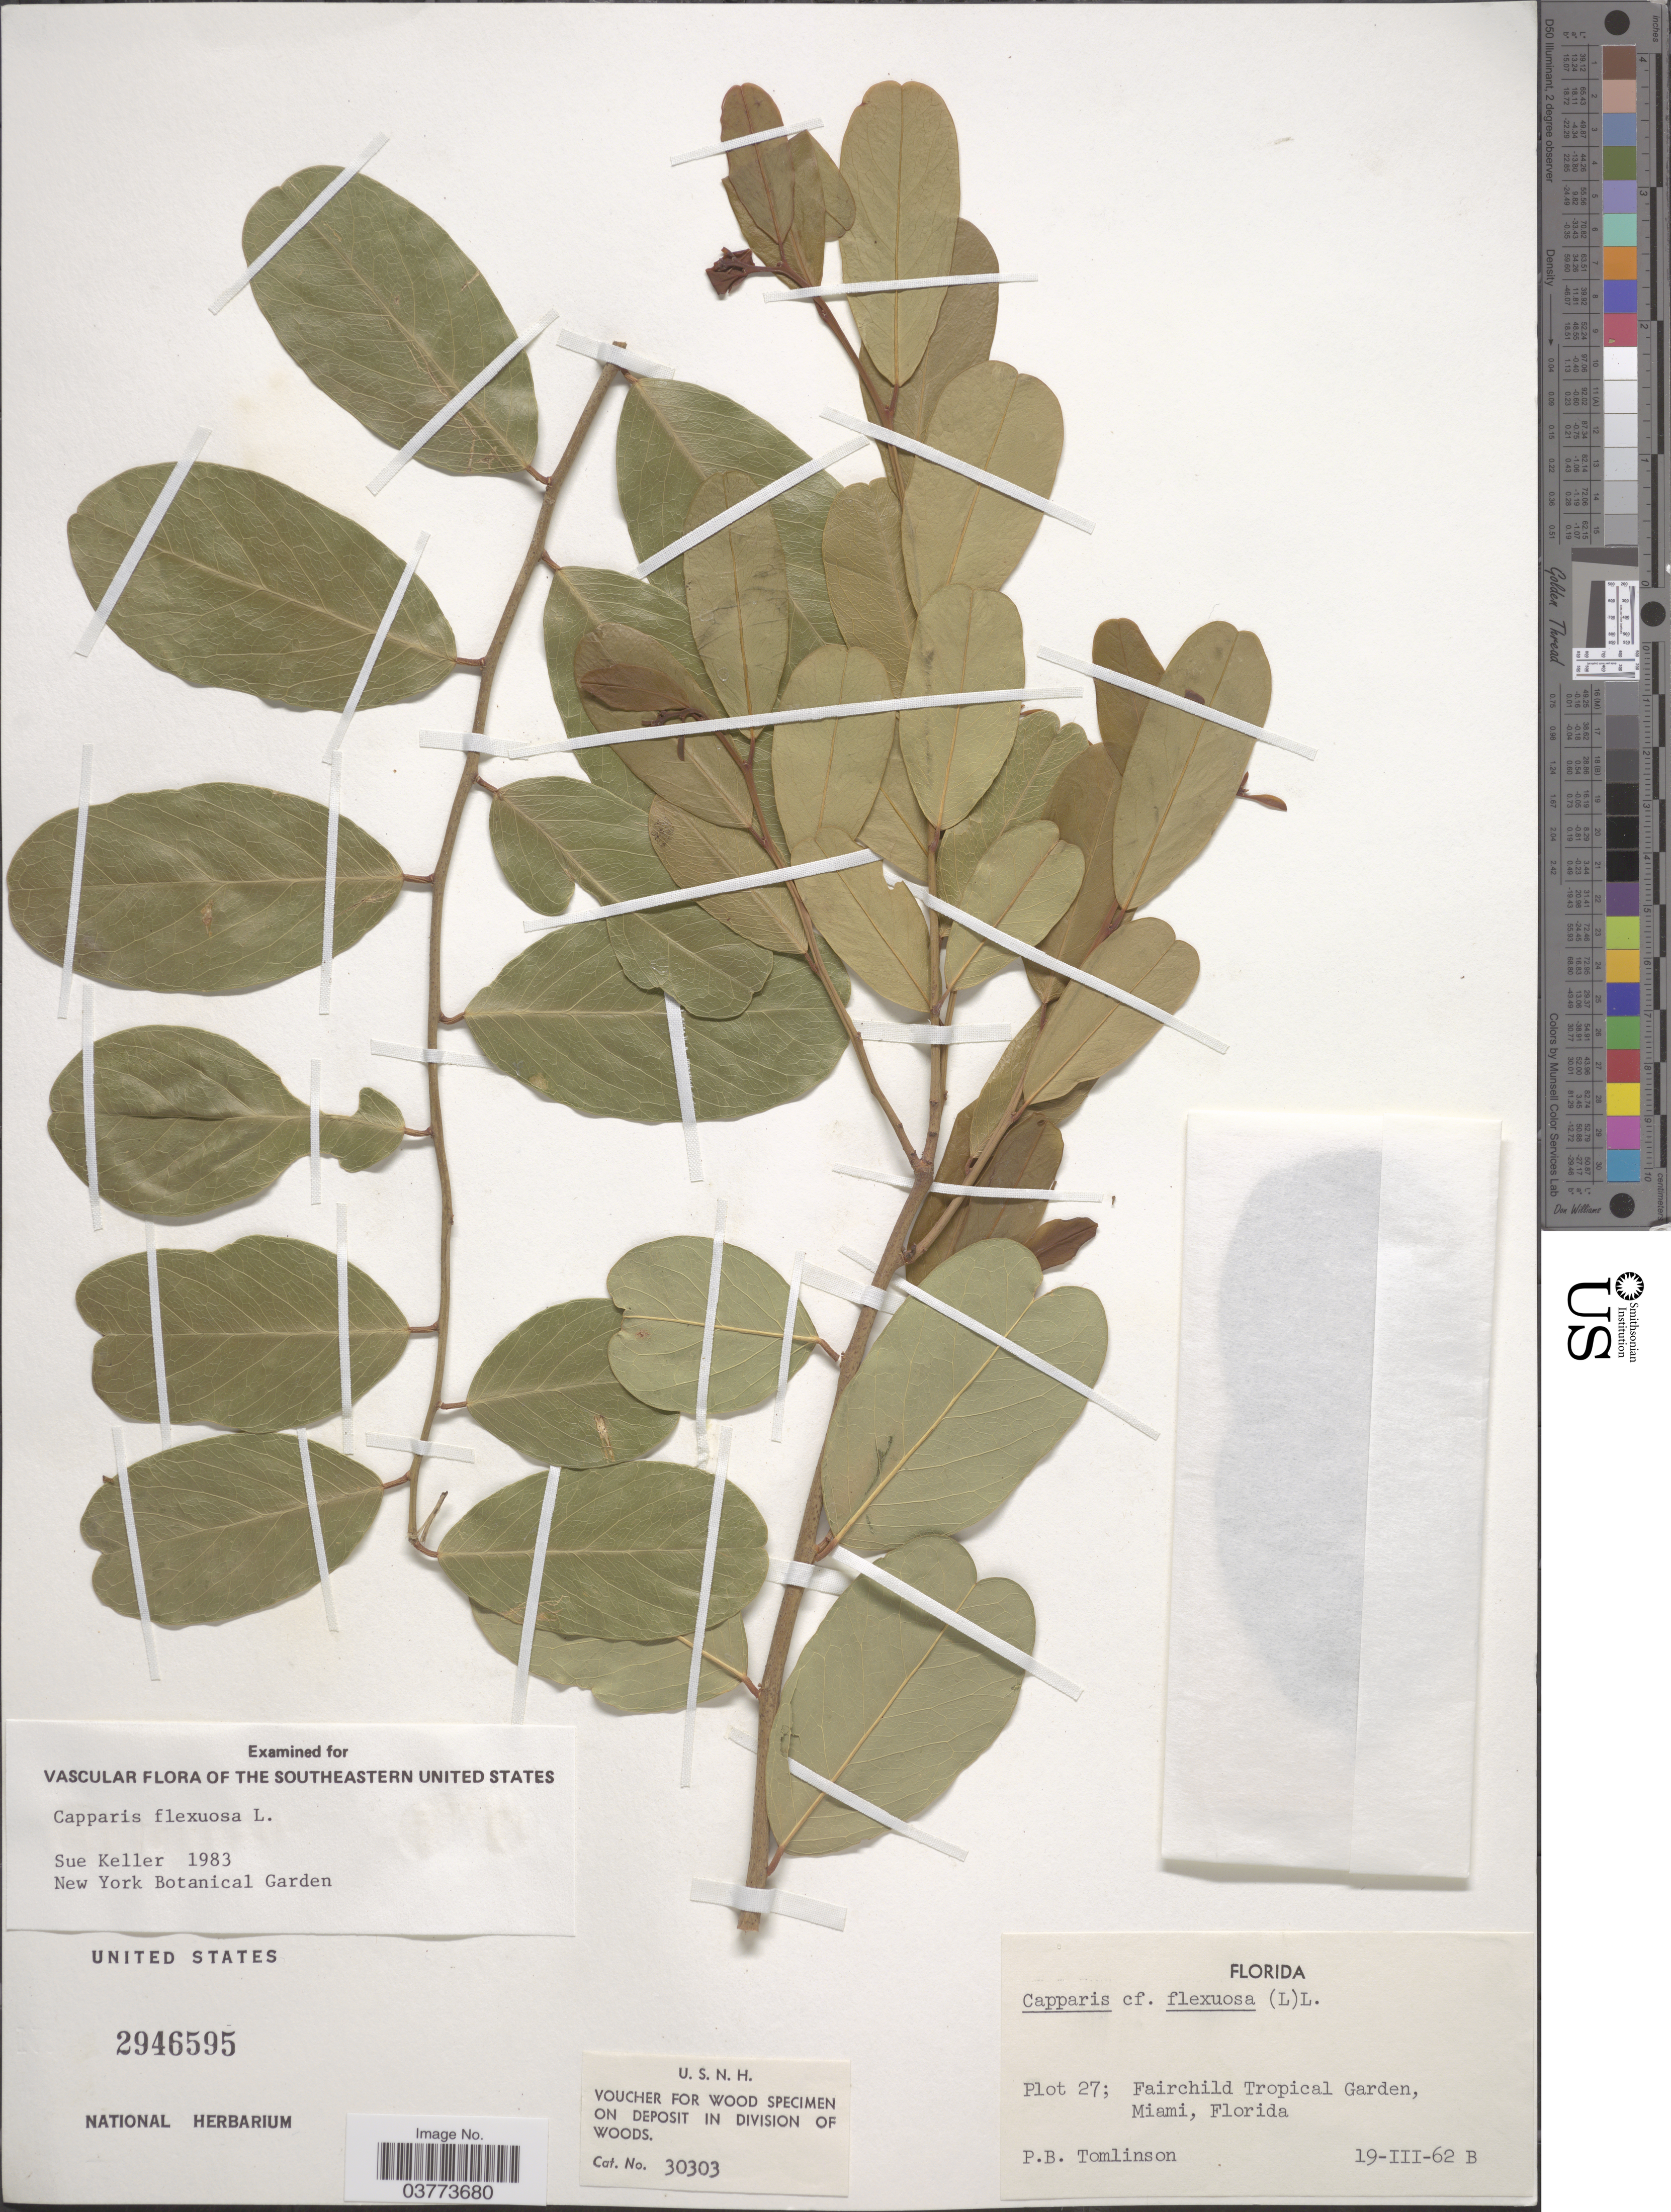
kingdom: Plantae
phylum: Tracheophyta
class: Magnoliopsida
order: Brassicales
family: Capparaceae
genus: Cynophalla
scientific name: Cynophalla flexuosa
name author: (L.) J. Presl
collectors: P. Tomlinson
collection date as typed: Transcribed d/m/y: 19/3/62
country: United States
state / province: Florida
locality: Plot 27; Fairchild Tropical Garden, Miami.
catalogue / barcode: US 2946595